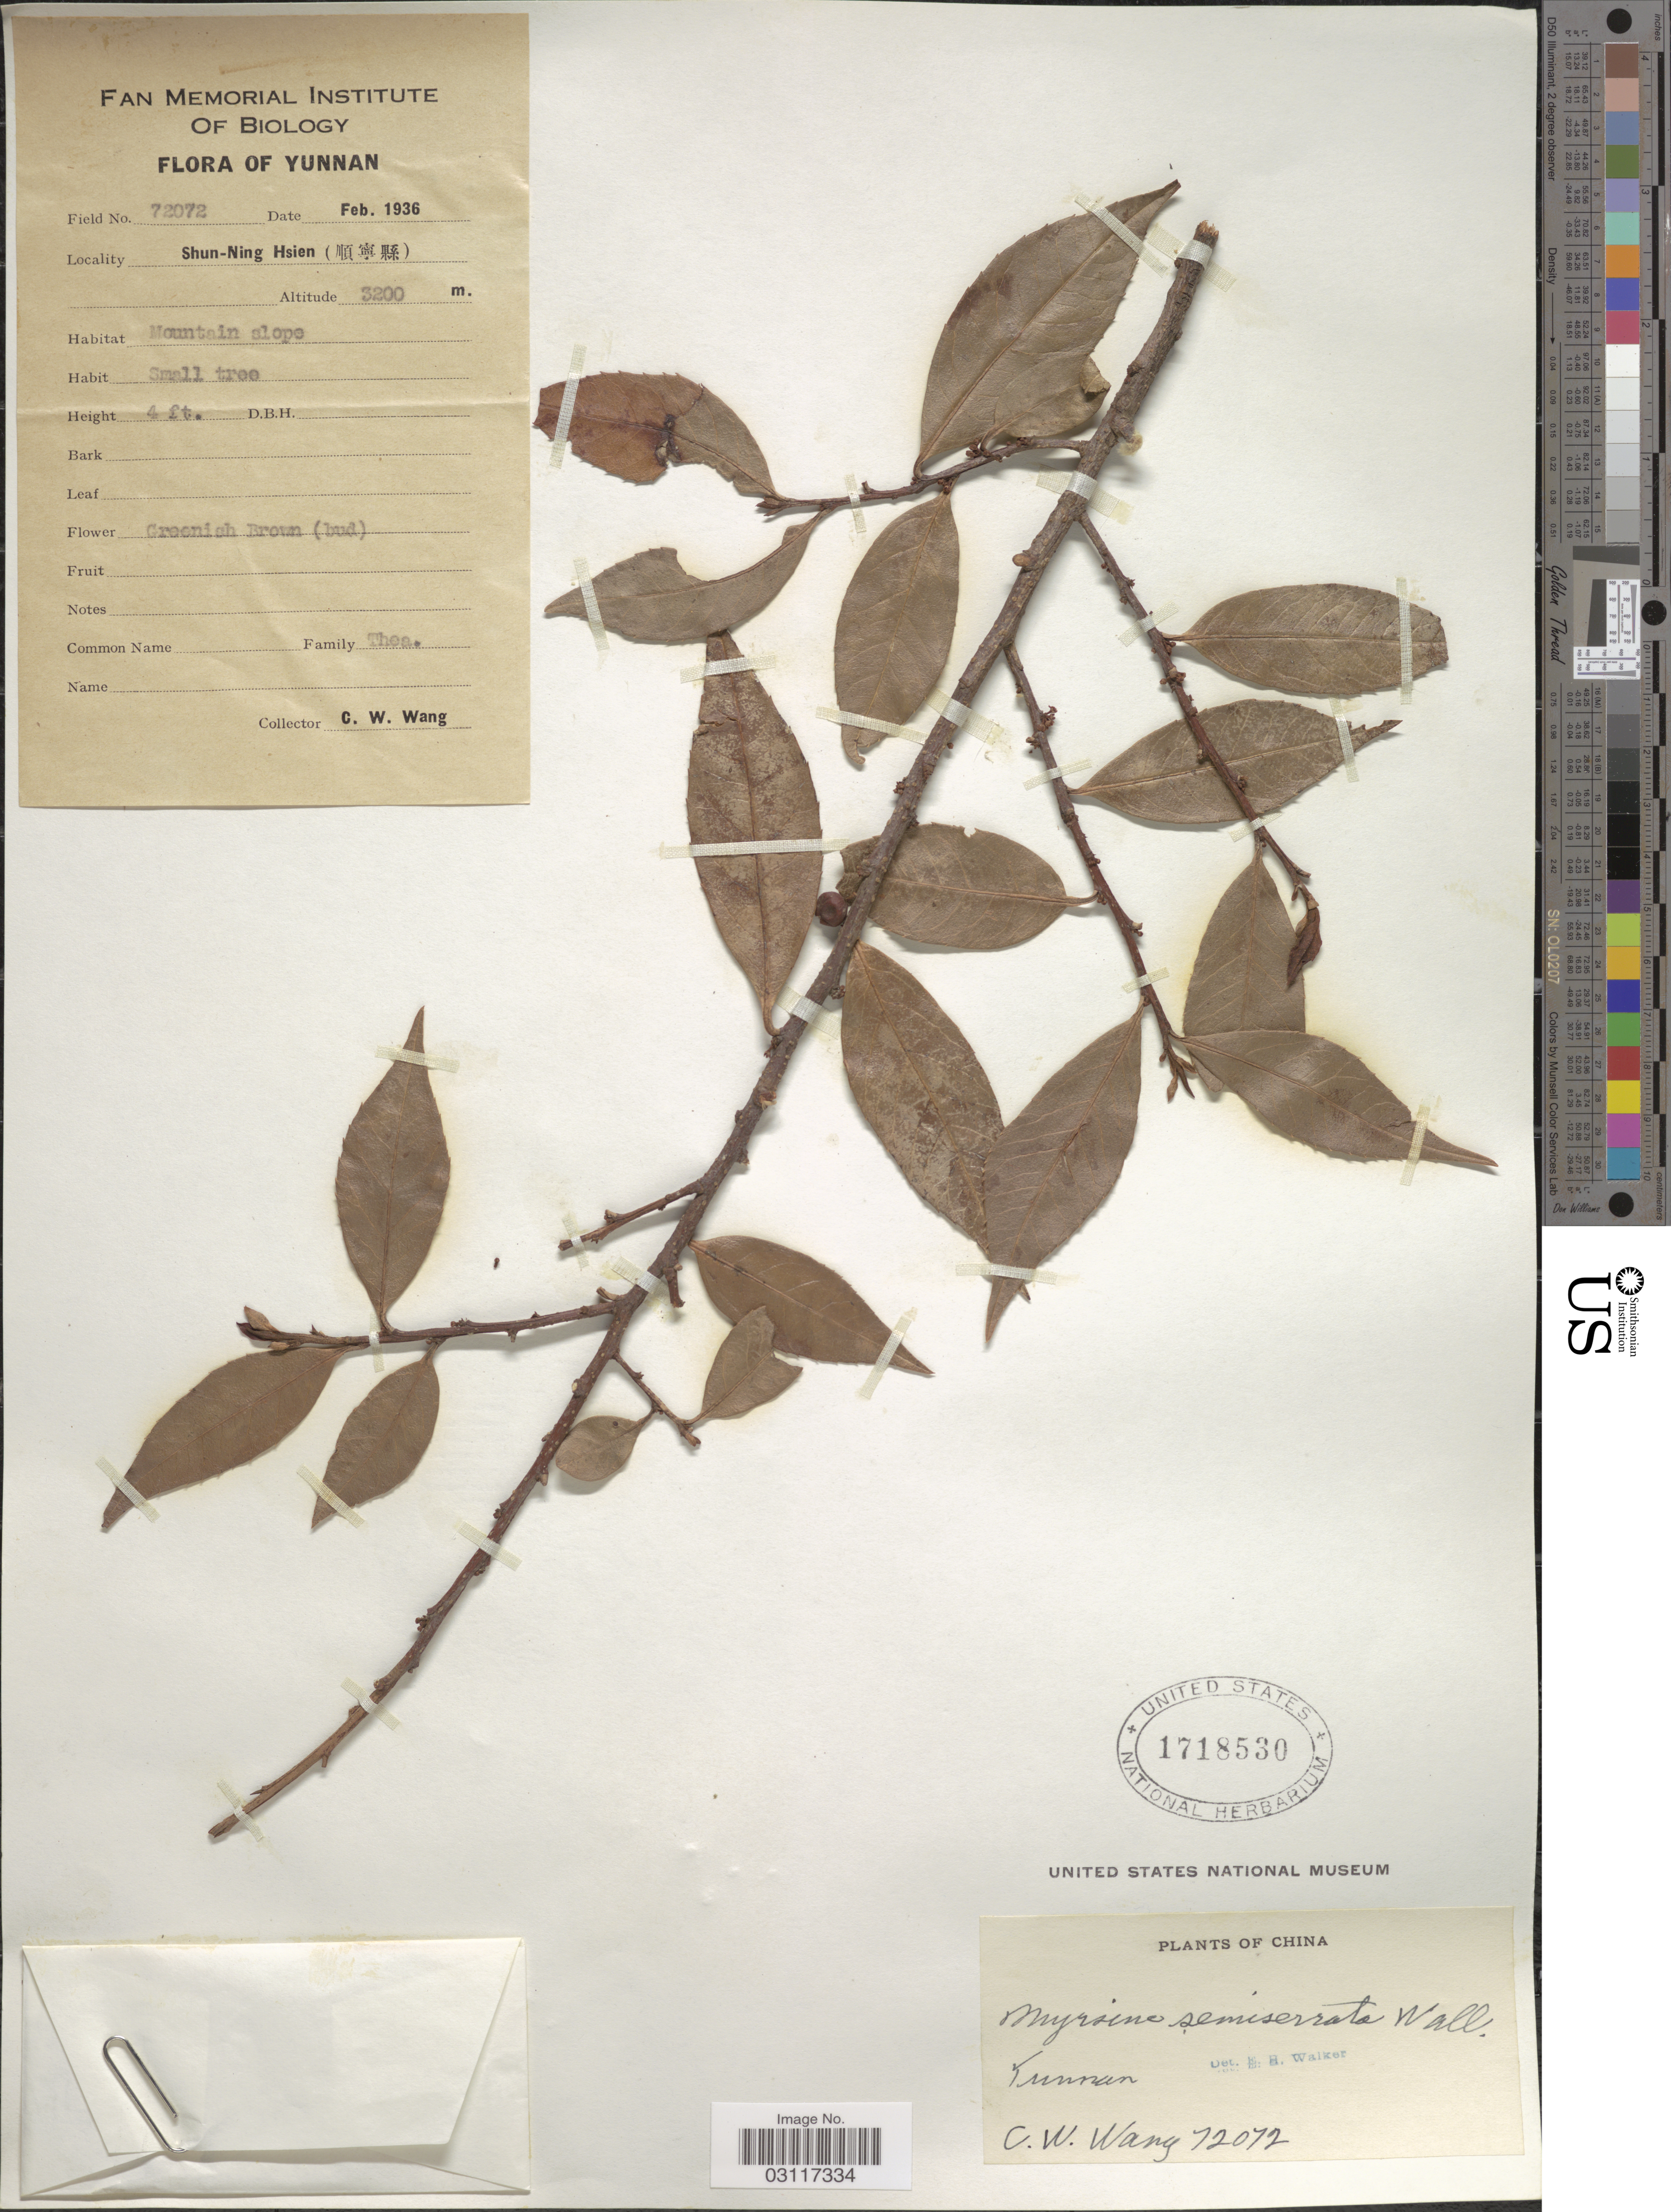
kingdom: Plantae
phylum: Tracheophyta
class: Magnoliopsida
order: Ericales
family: Primulaceae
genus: Myrsine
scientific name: Myrsine semiserrata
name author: Wall.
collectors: C. W. Wang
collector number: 72072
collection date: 1936-02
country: China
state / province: Yunnan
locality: Shun-Ning Hsien.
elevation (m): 3200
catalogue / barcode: US 1718530